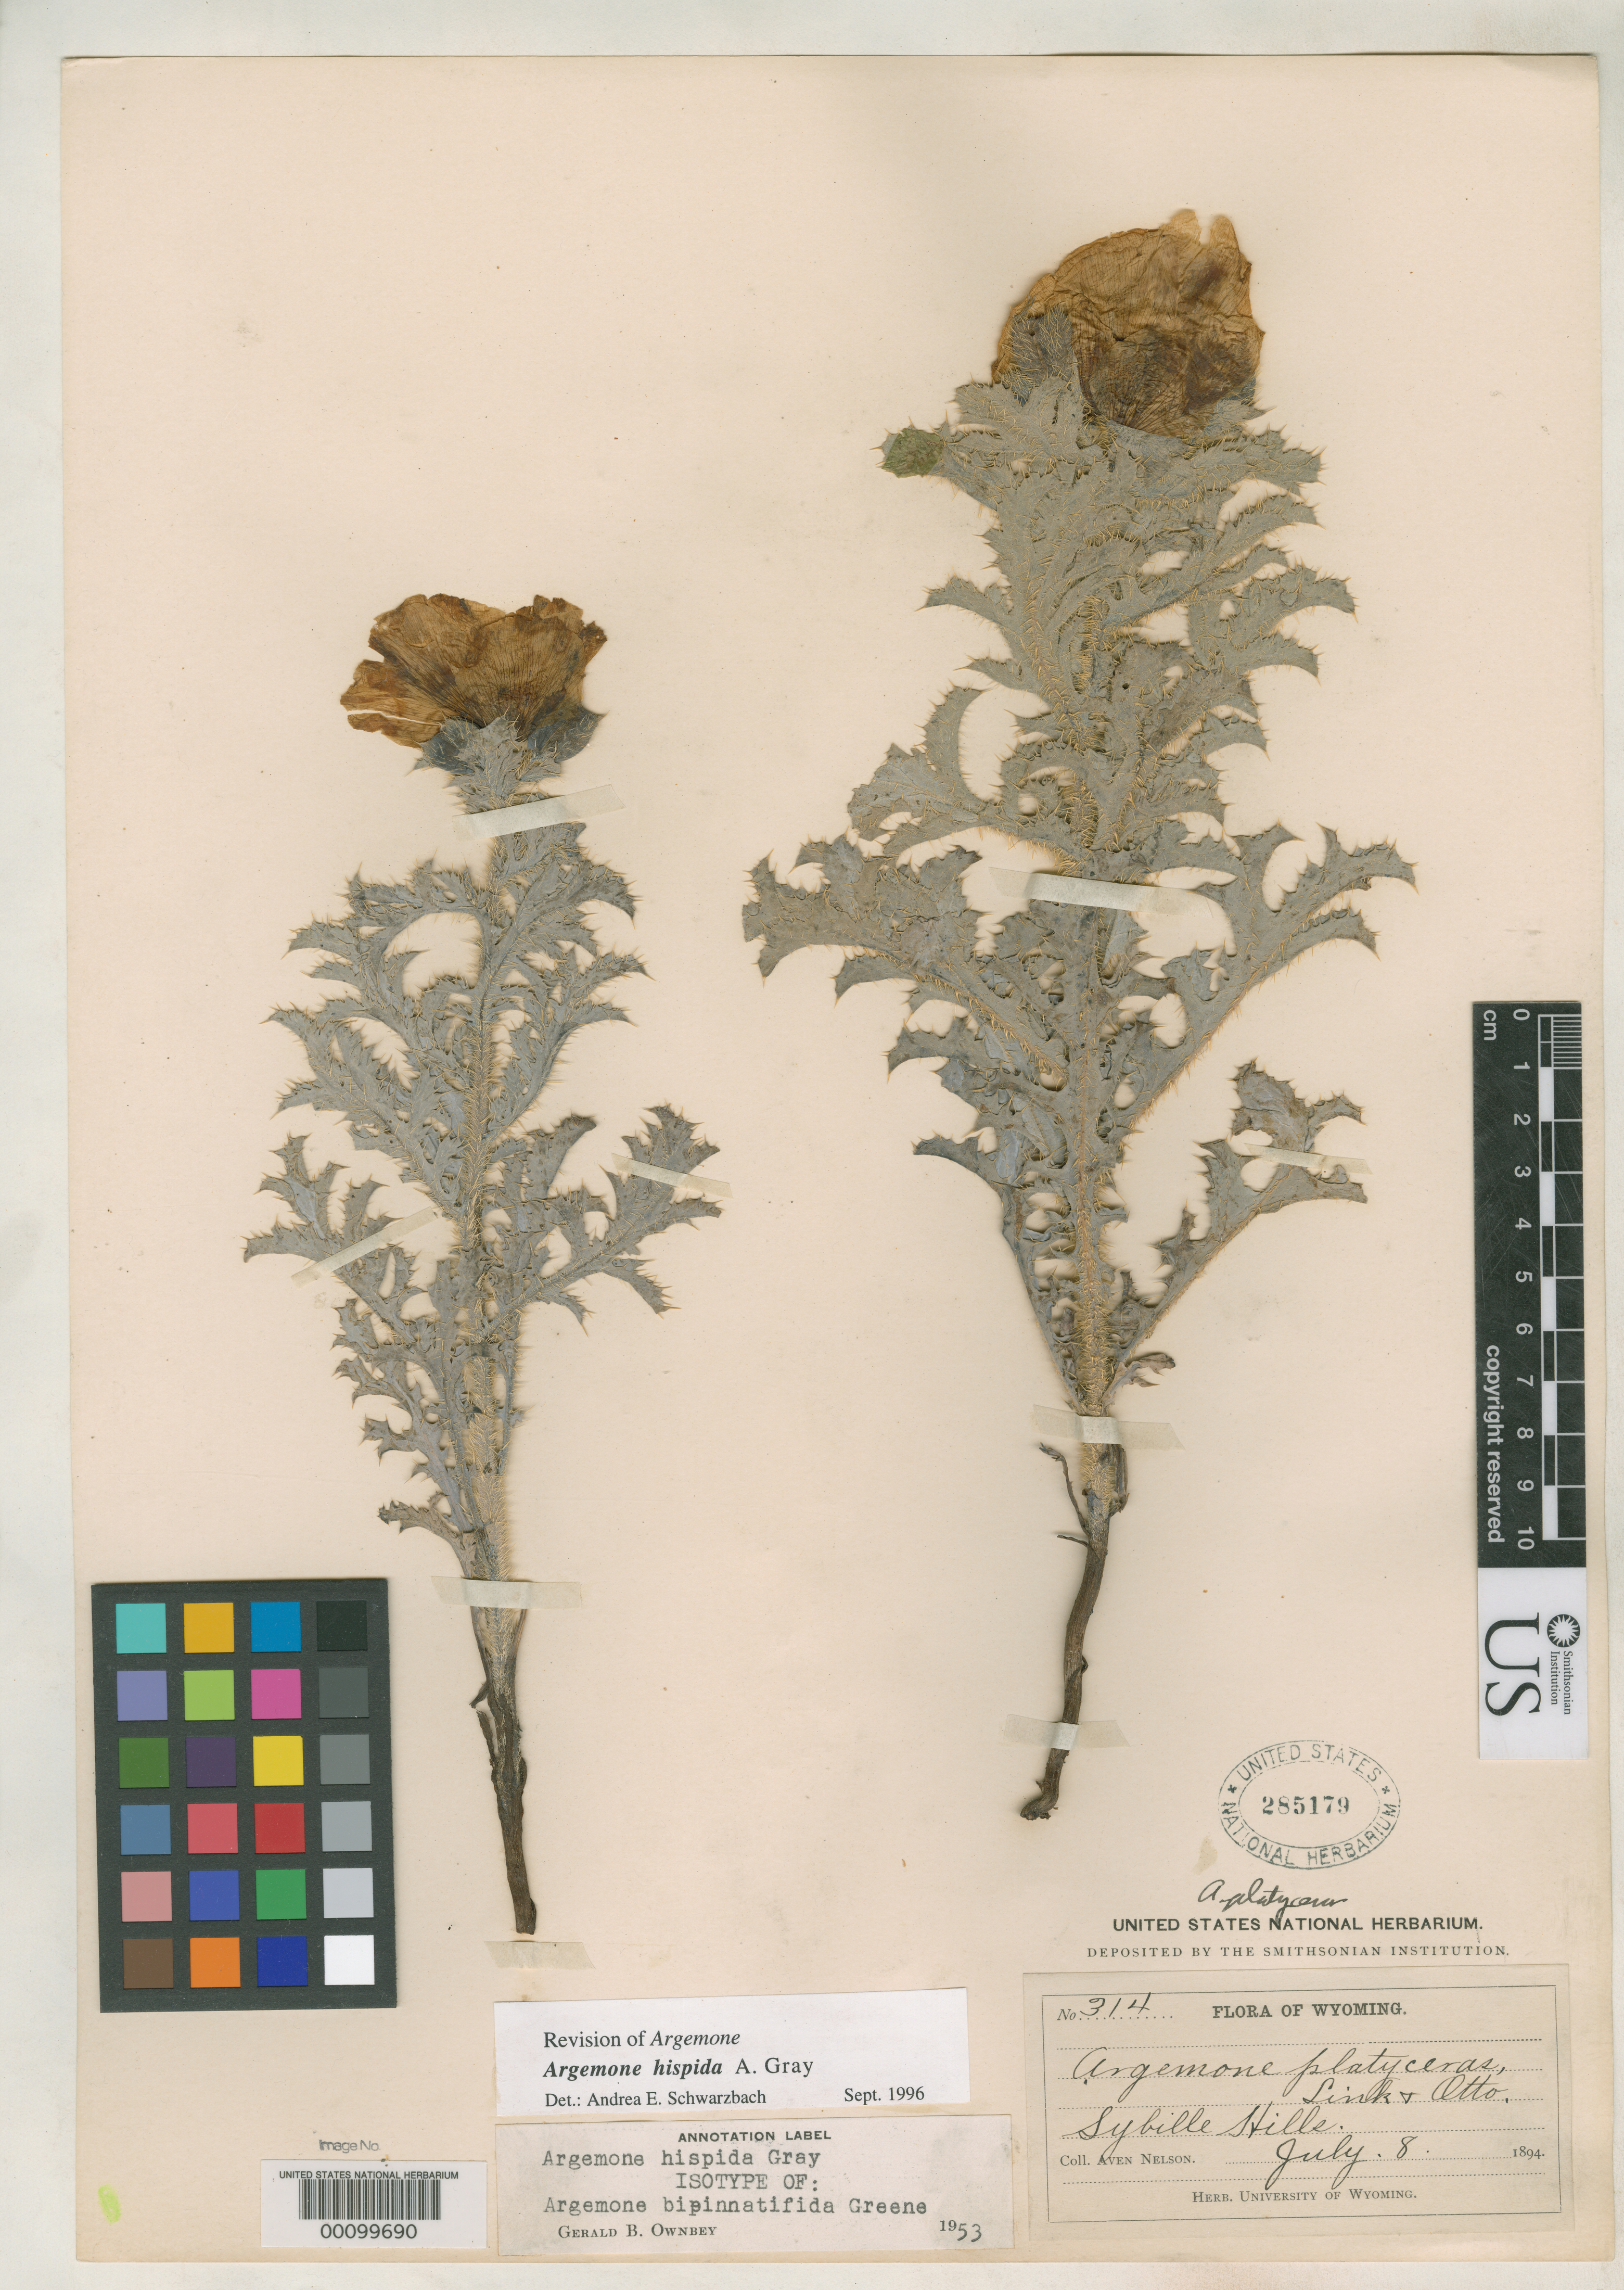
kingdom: Plantae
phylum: Tracheophyta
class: Magnoliopsida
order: Ranunculales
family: Papaveraceae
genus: Argemone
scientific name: Argemone bipinnatifida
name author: Greene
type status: Isotype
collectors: A. Nelson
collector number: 314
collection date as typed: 08 Jul 1894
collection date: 1894-07-08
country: United States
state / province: Wyoming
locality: Sybille Hills.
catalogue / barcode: US 285179